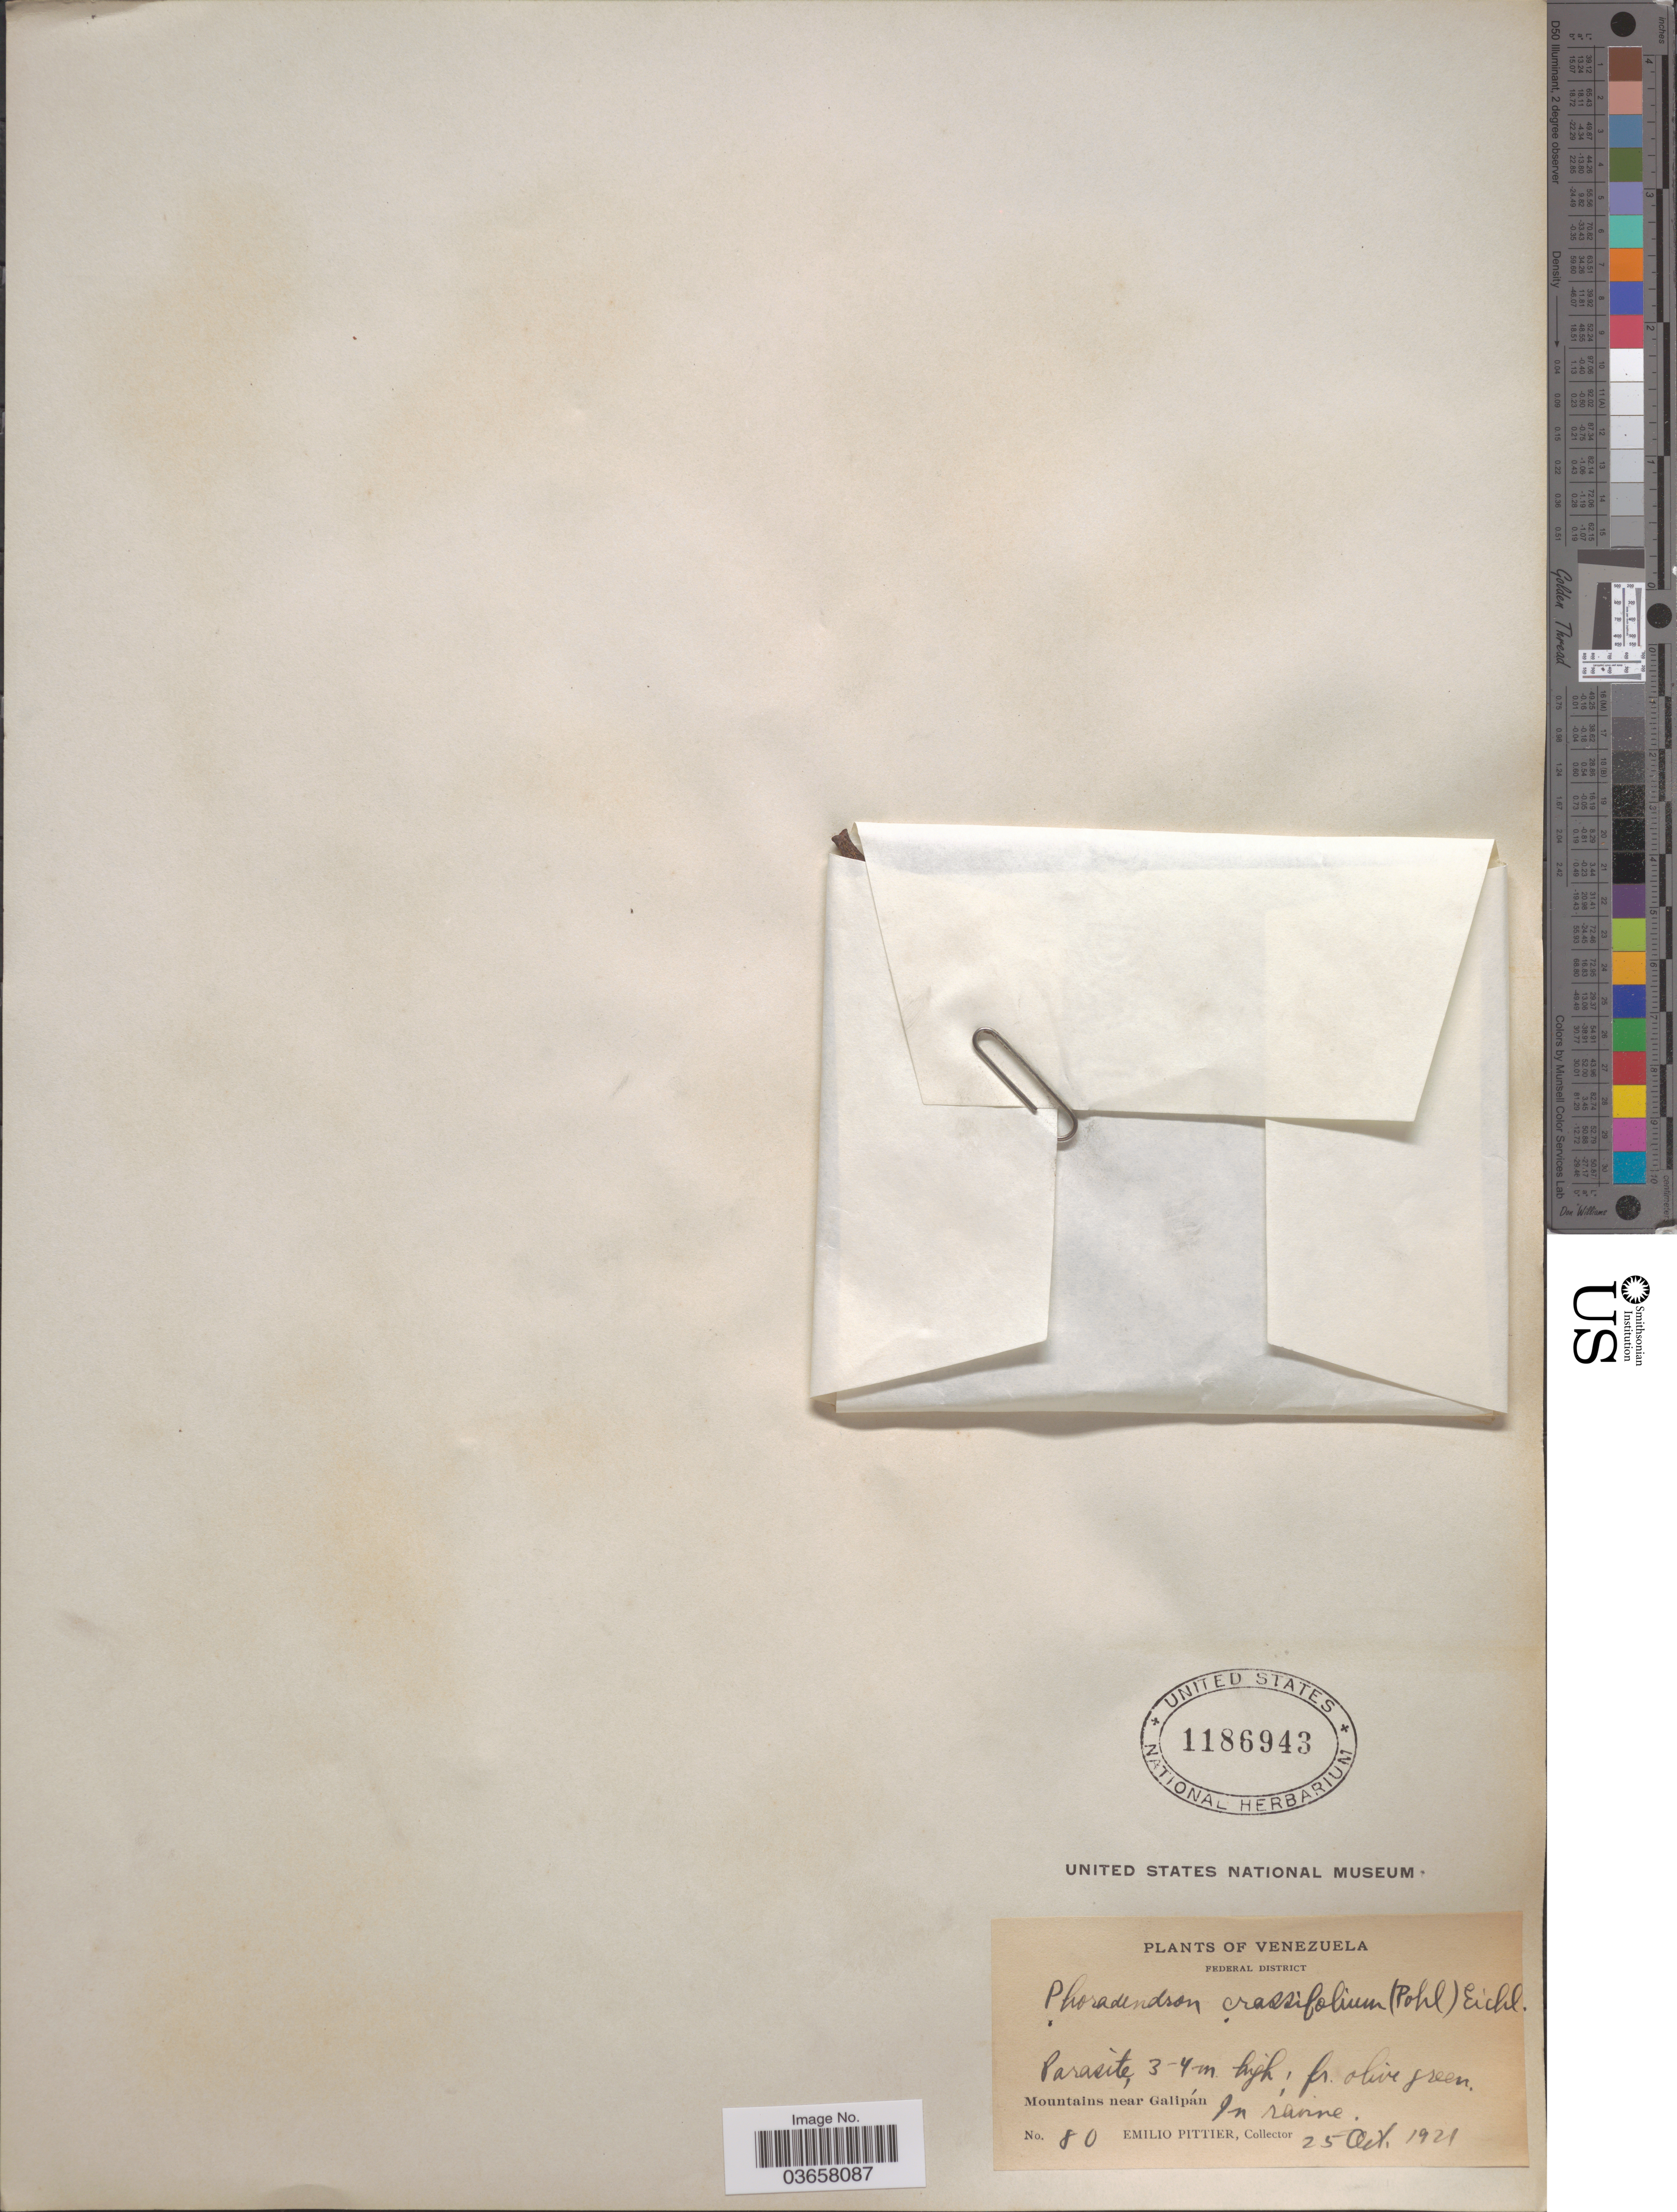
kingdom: Plantae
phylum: Tracheophyta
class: Magnoliopsida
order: Santalales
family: Viscaceae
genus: Phoradendron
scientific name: Phoradendron crassifolium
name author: (Pohl ex DC.) Eichler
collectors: E. Pittier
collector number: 80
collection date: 1921-10-25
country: Venezuela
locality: Federal District. Mountains near Galipán.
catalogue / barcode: US 1186943